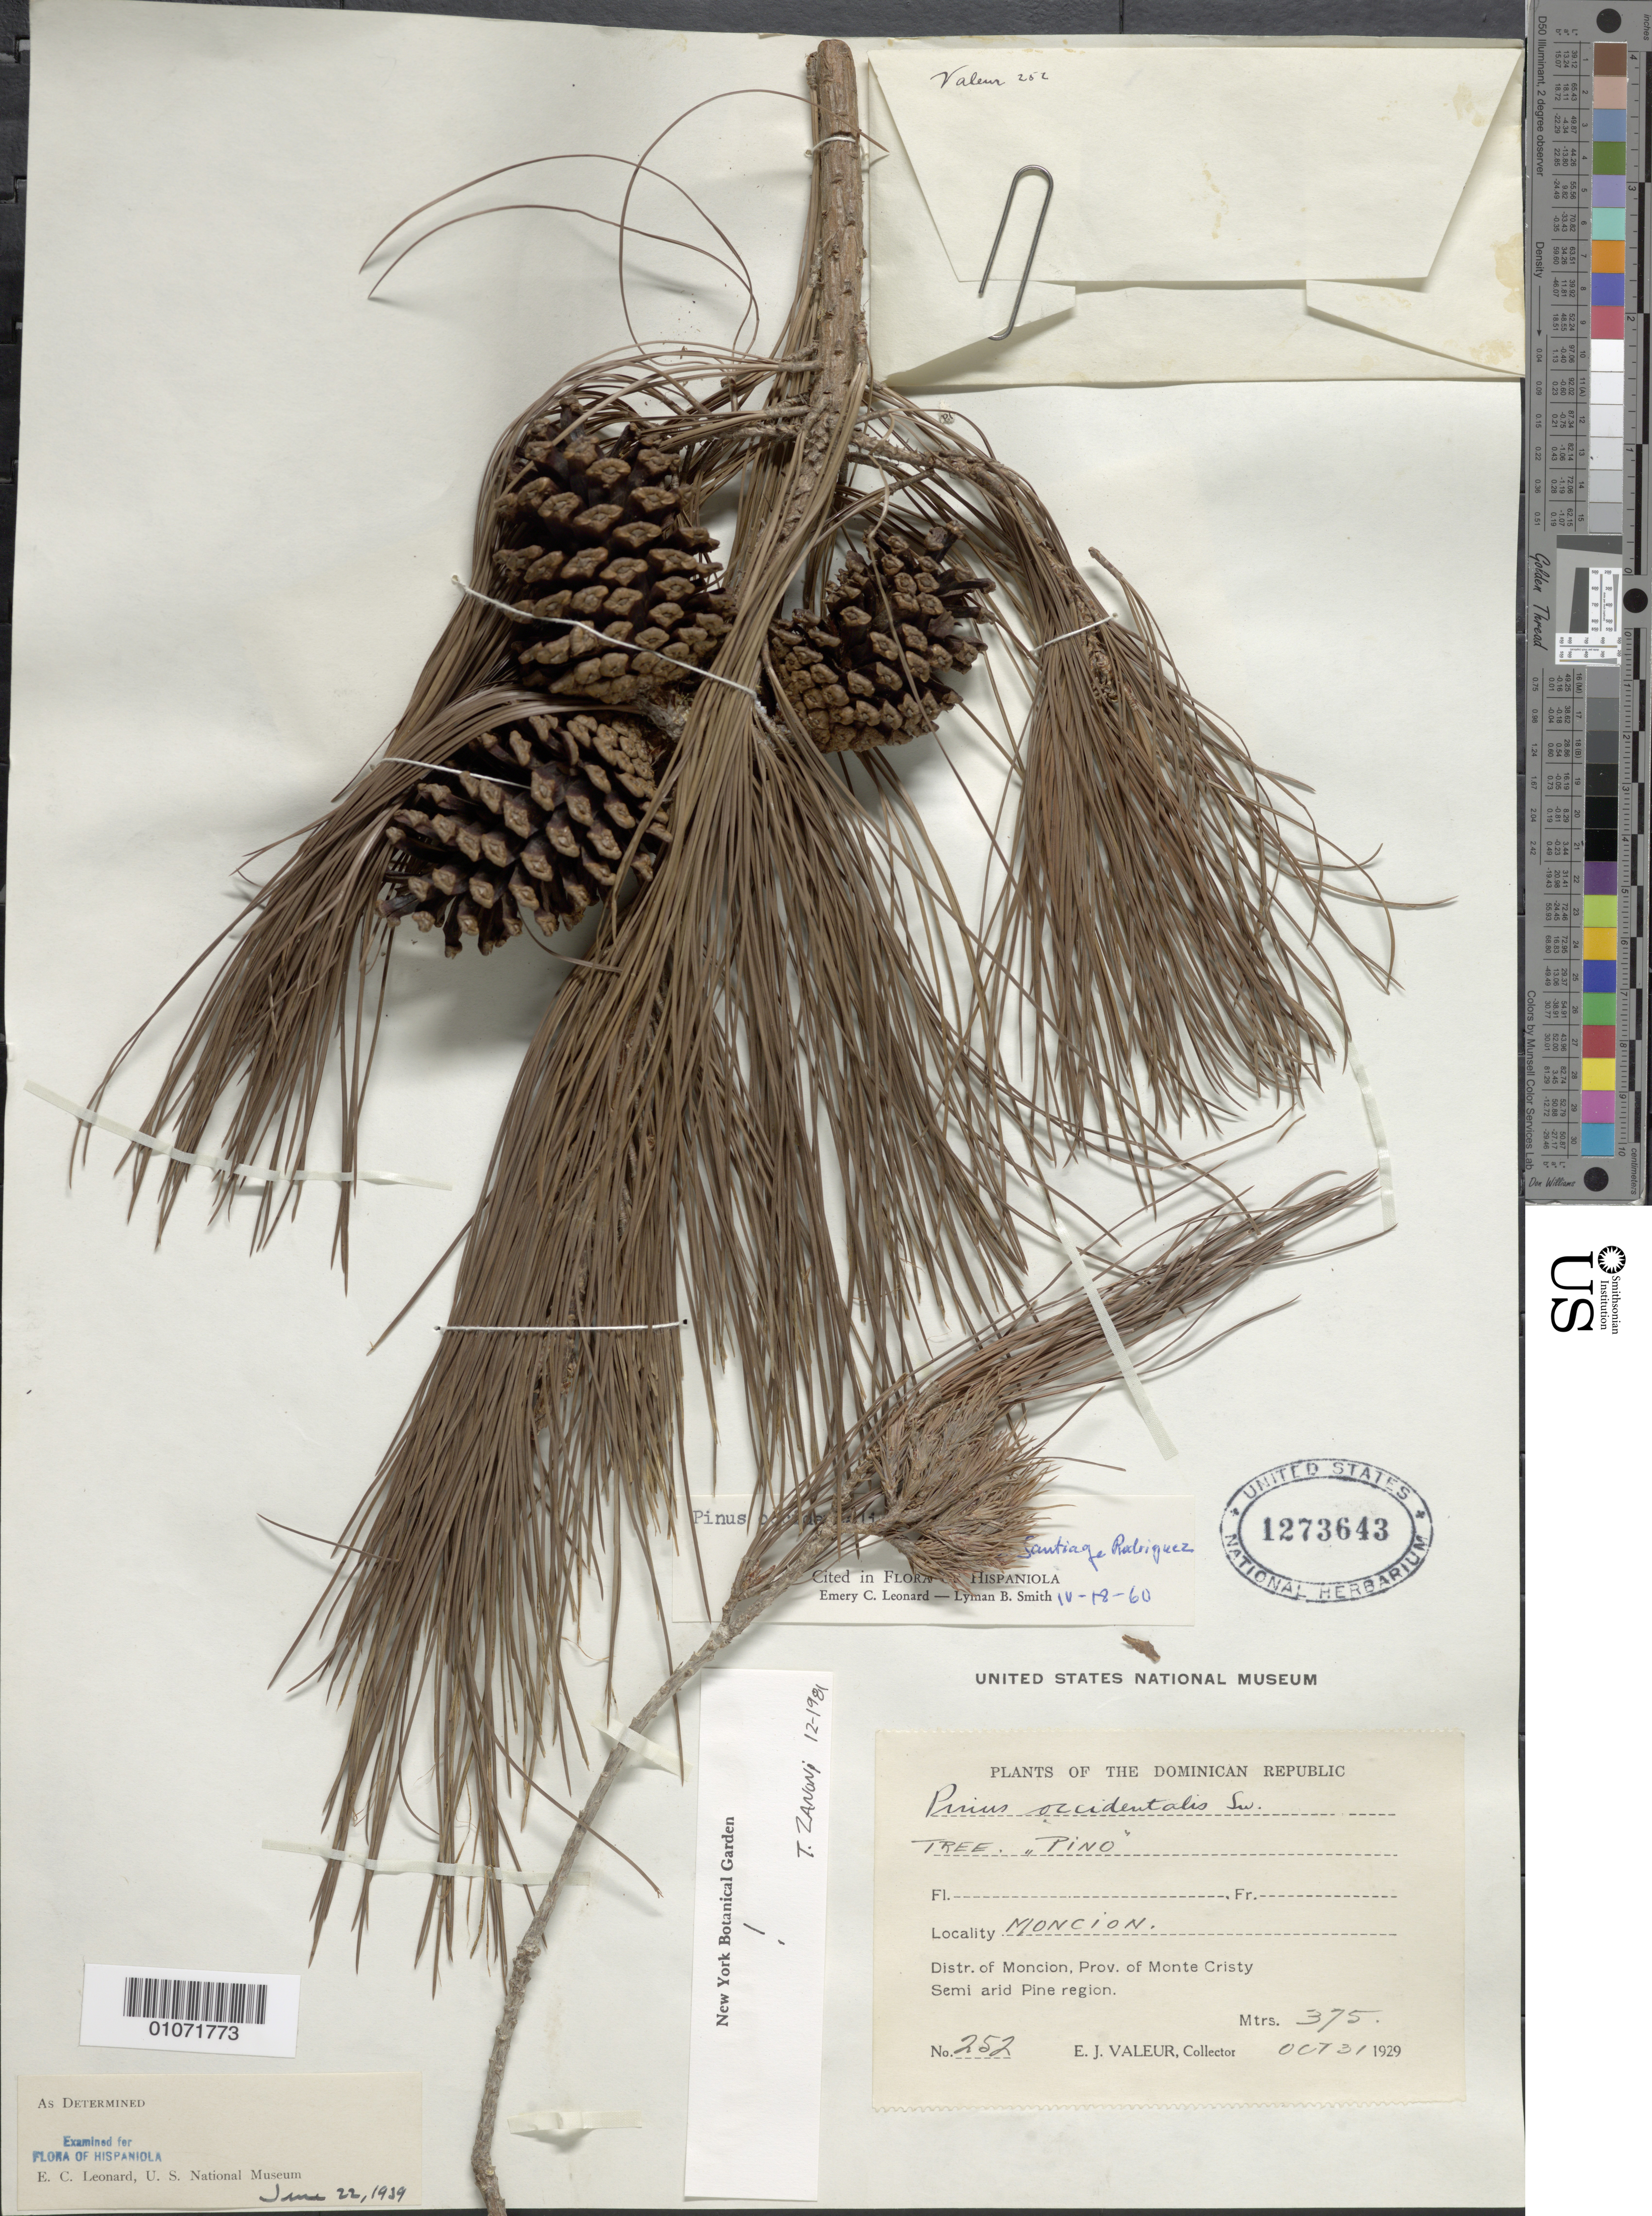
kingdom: Plantae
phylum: Tracheophyta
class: Pinopsida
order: Pinales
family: Pinaceae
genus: Pinus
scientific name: Pinus occidentalis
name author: Sw.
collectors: E. Valeur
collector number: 375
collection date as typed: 31 Jul 1929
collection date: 1929-07-31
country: Dominican Republic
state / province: Monte Cristi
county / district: Monción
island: Hispaniola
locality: Semi arid pine region.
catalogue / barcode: US 1273643